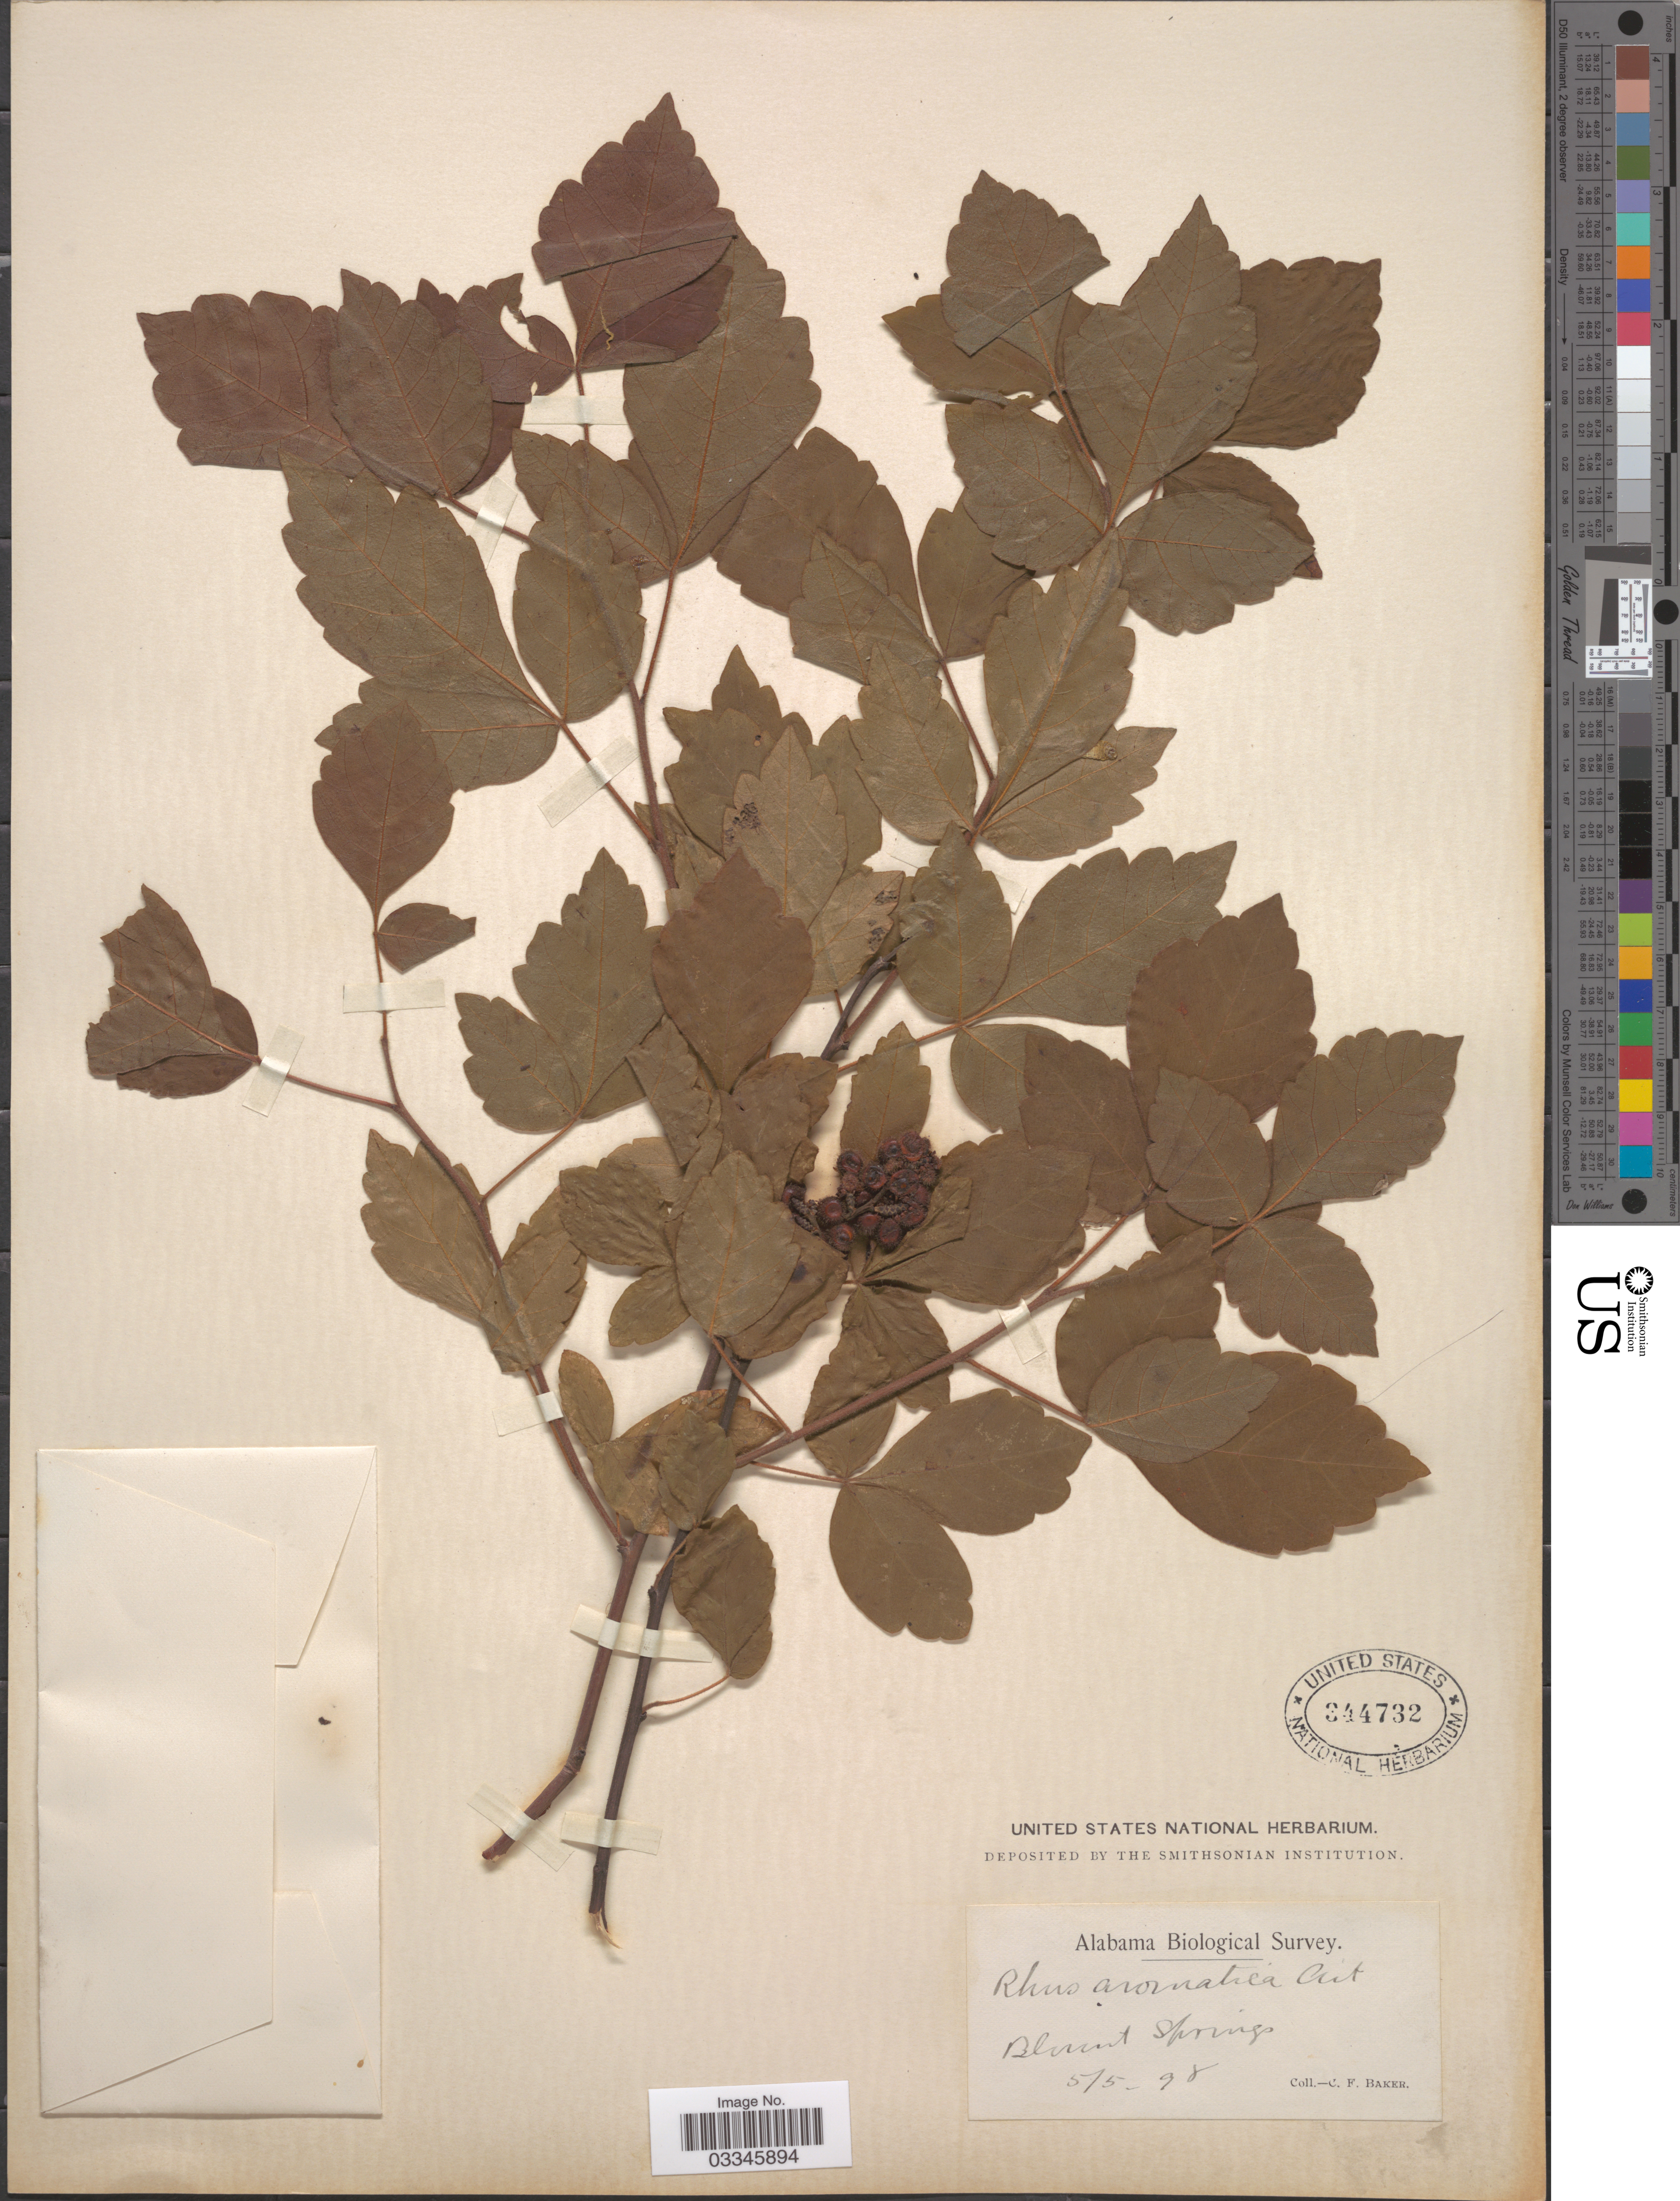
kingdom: Plantae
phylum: Tracheophyta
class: Magnoliopsida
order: Sapindales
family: Anacardiaceae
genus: Rhus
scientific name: Rhus crenata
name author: Thunb.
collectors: C. F. Baker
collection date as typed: Transcribed d/m/y: 5/5/98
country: United States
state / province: Alabama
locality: Blount Springs.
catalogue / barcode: US 344732